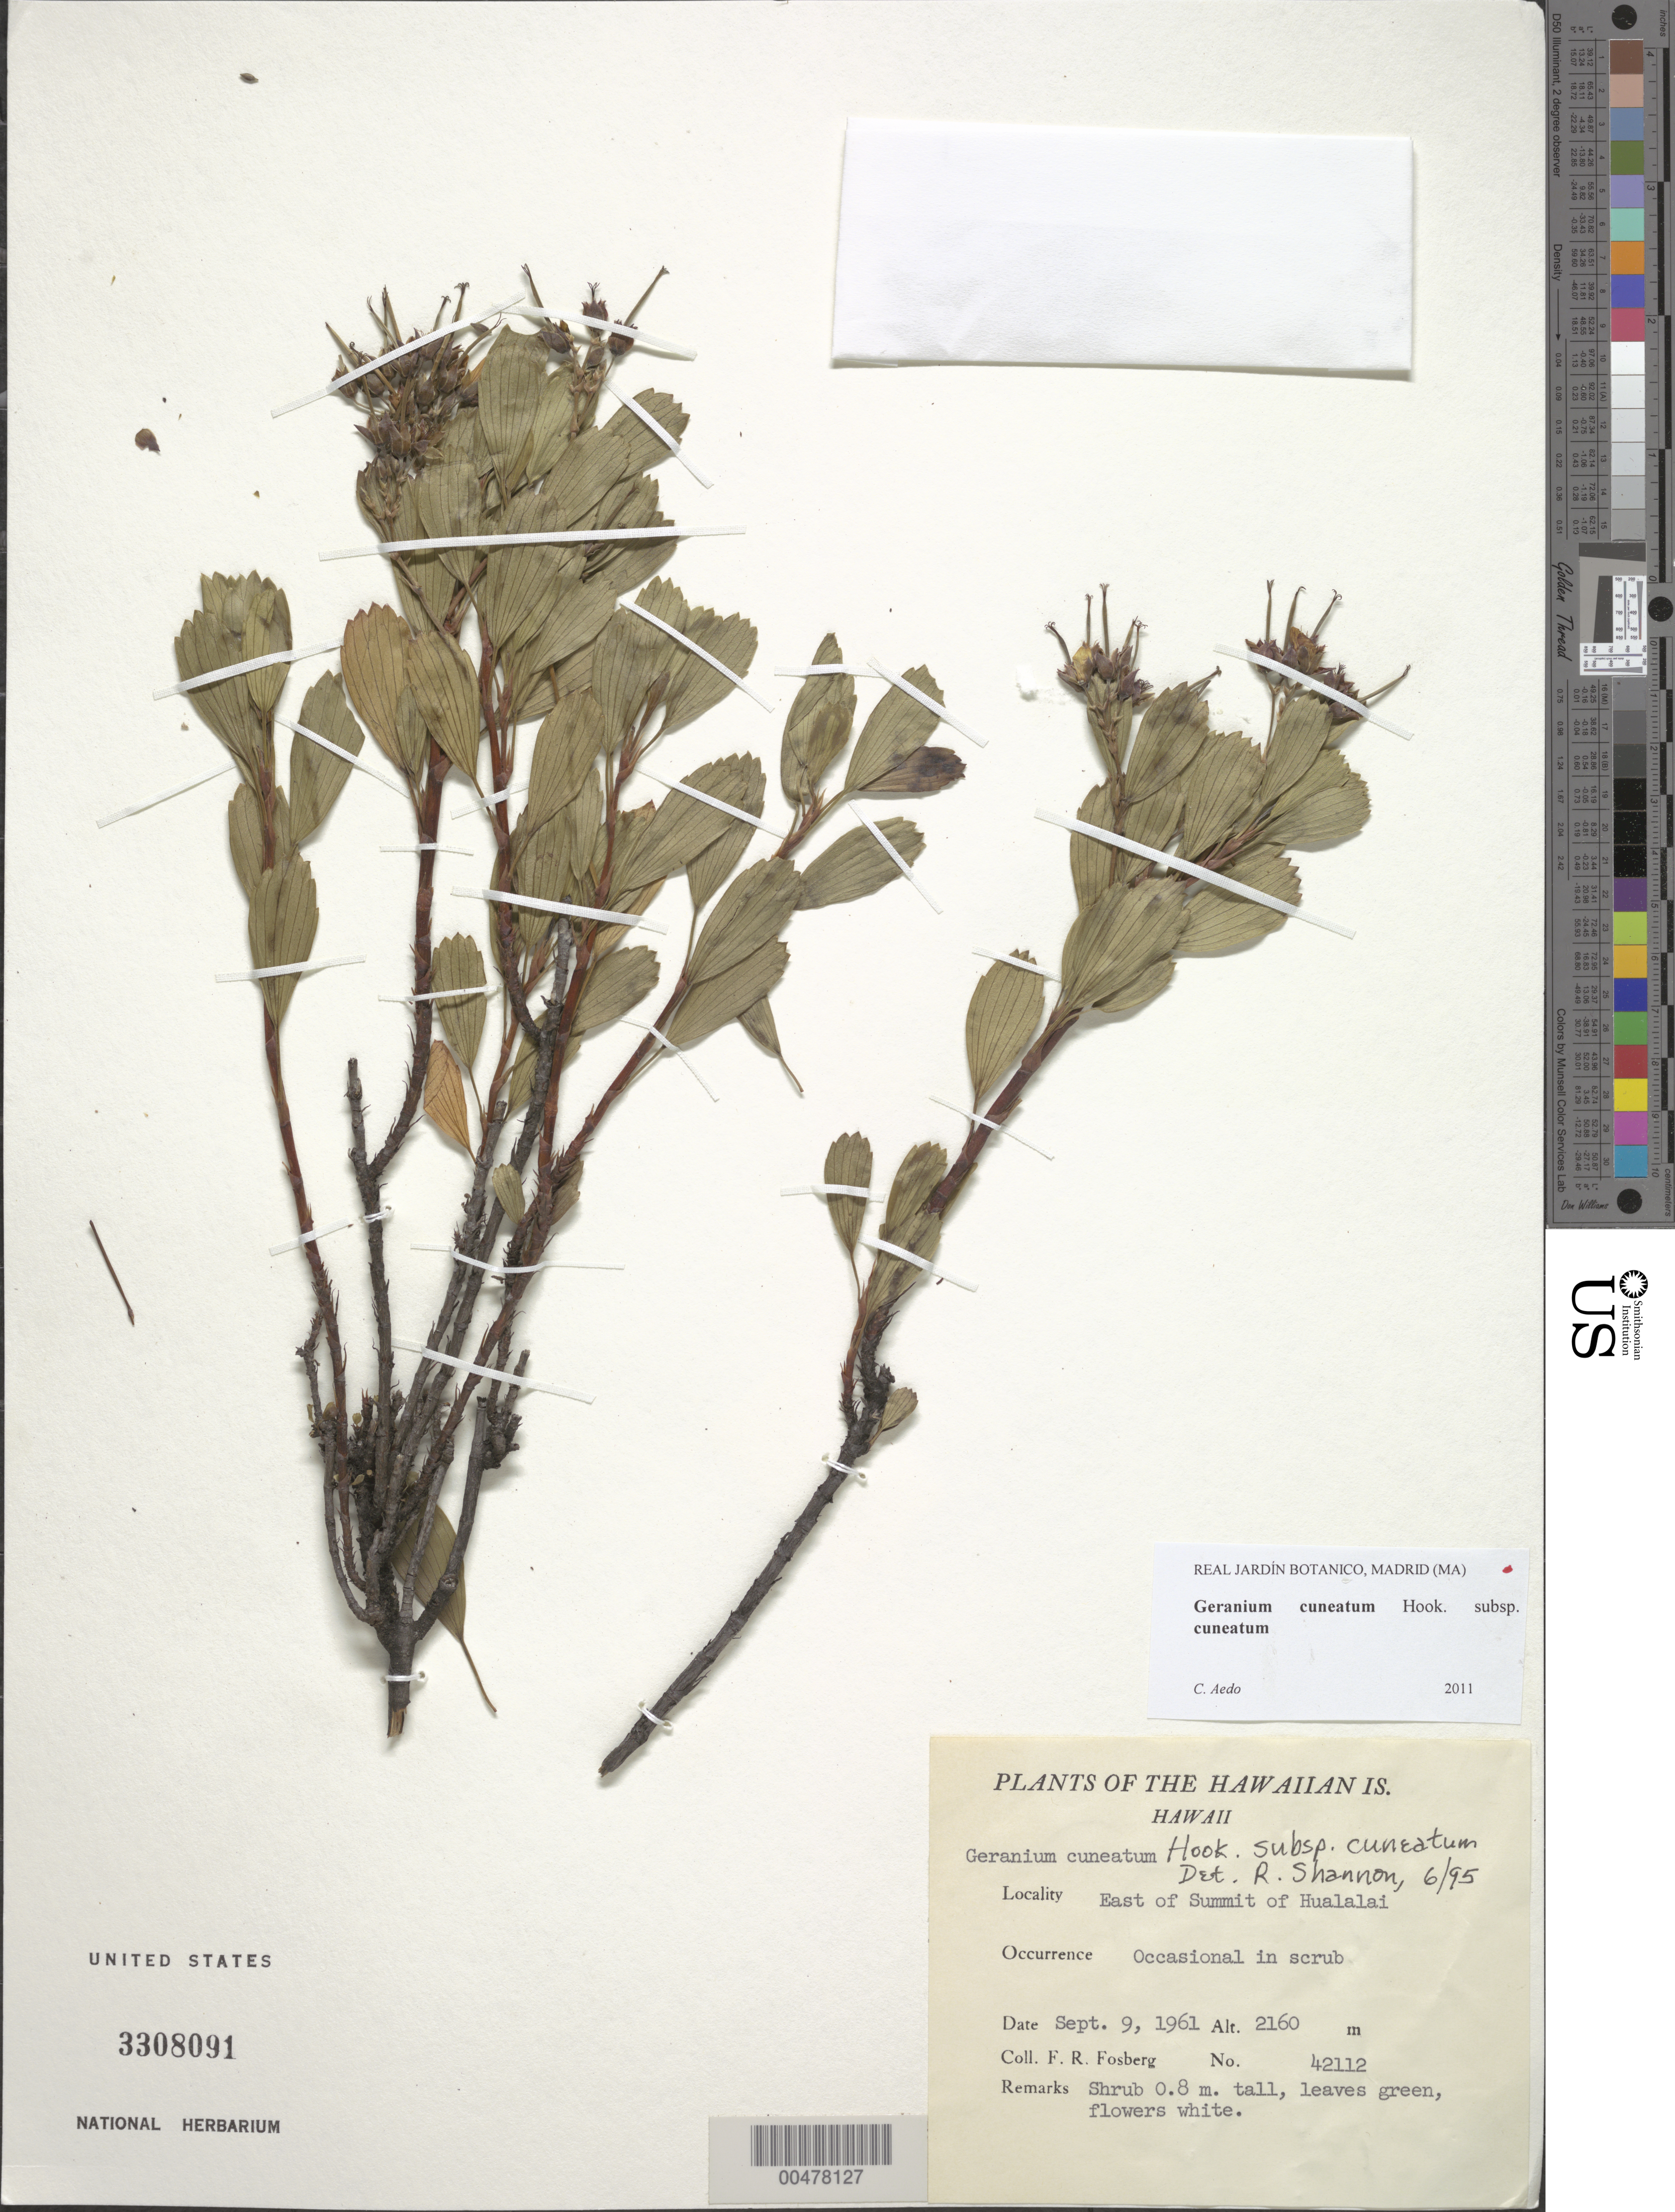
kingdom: Plantae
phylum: Tracheophyta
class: Magnoliopsida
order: Geraniales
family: Geraniaceae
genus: Geranium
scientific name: Geranium cuneatum subsp. cuneatum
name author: Hook.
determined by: Aedo, C.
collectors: F. R. Fosberg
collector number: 42112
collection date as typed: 9 Sep 1961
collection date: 1961-09-09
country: United States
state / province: Hawaii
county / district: Hawaii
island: Hawaii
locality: E summit of Hualalai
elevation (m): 2160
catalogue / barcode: US 3308091